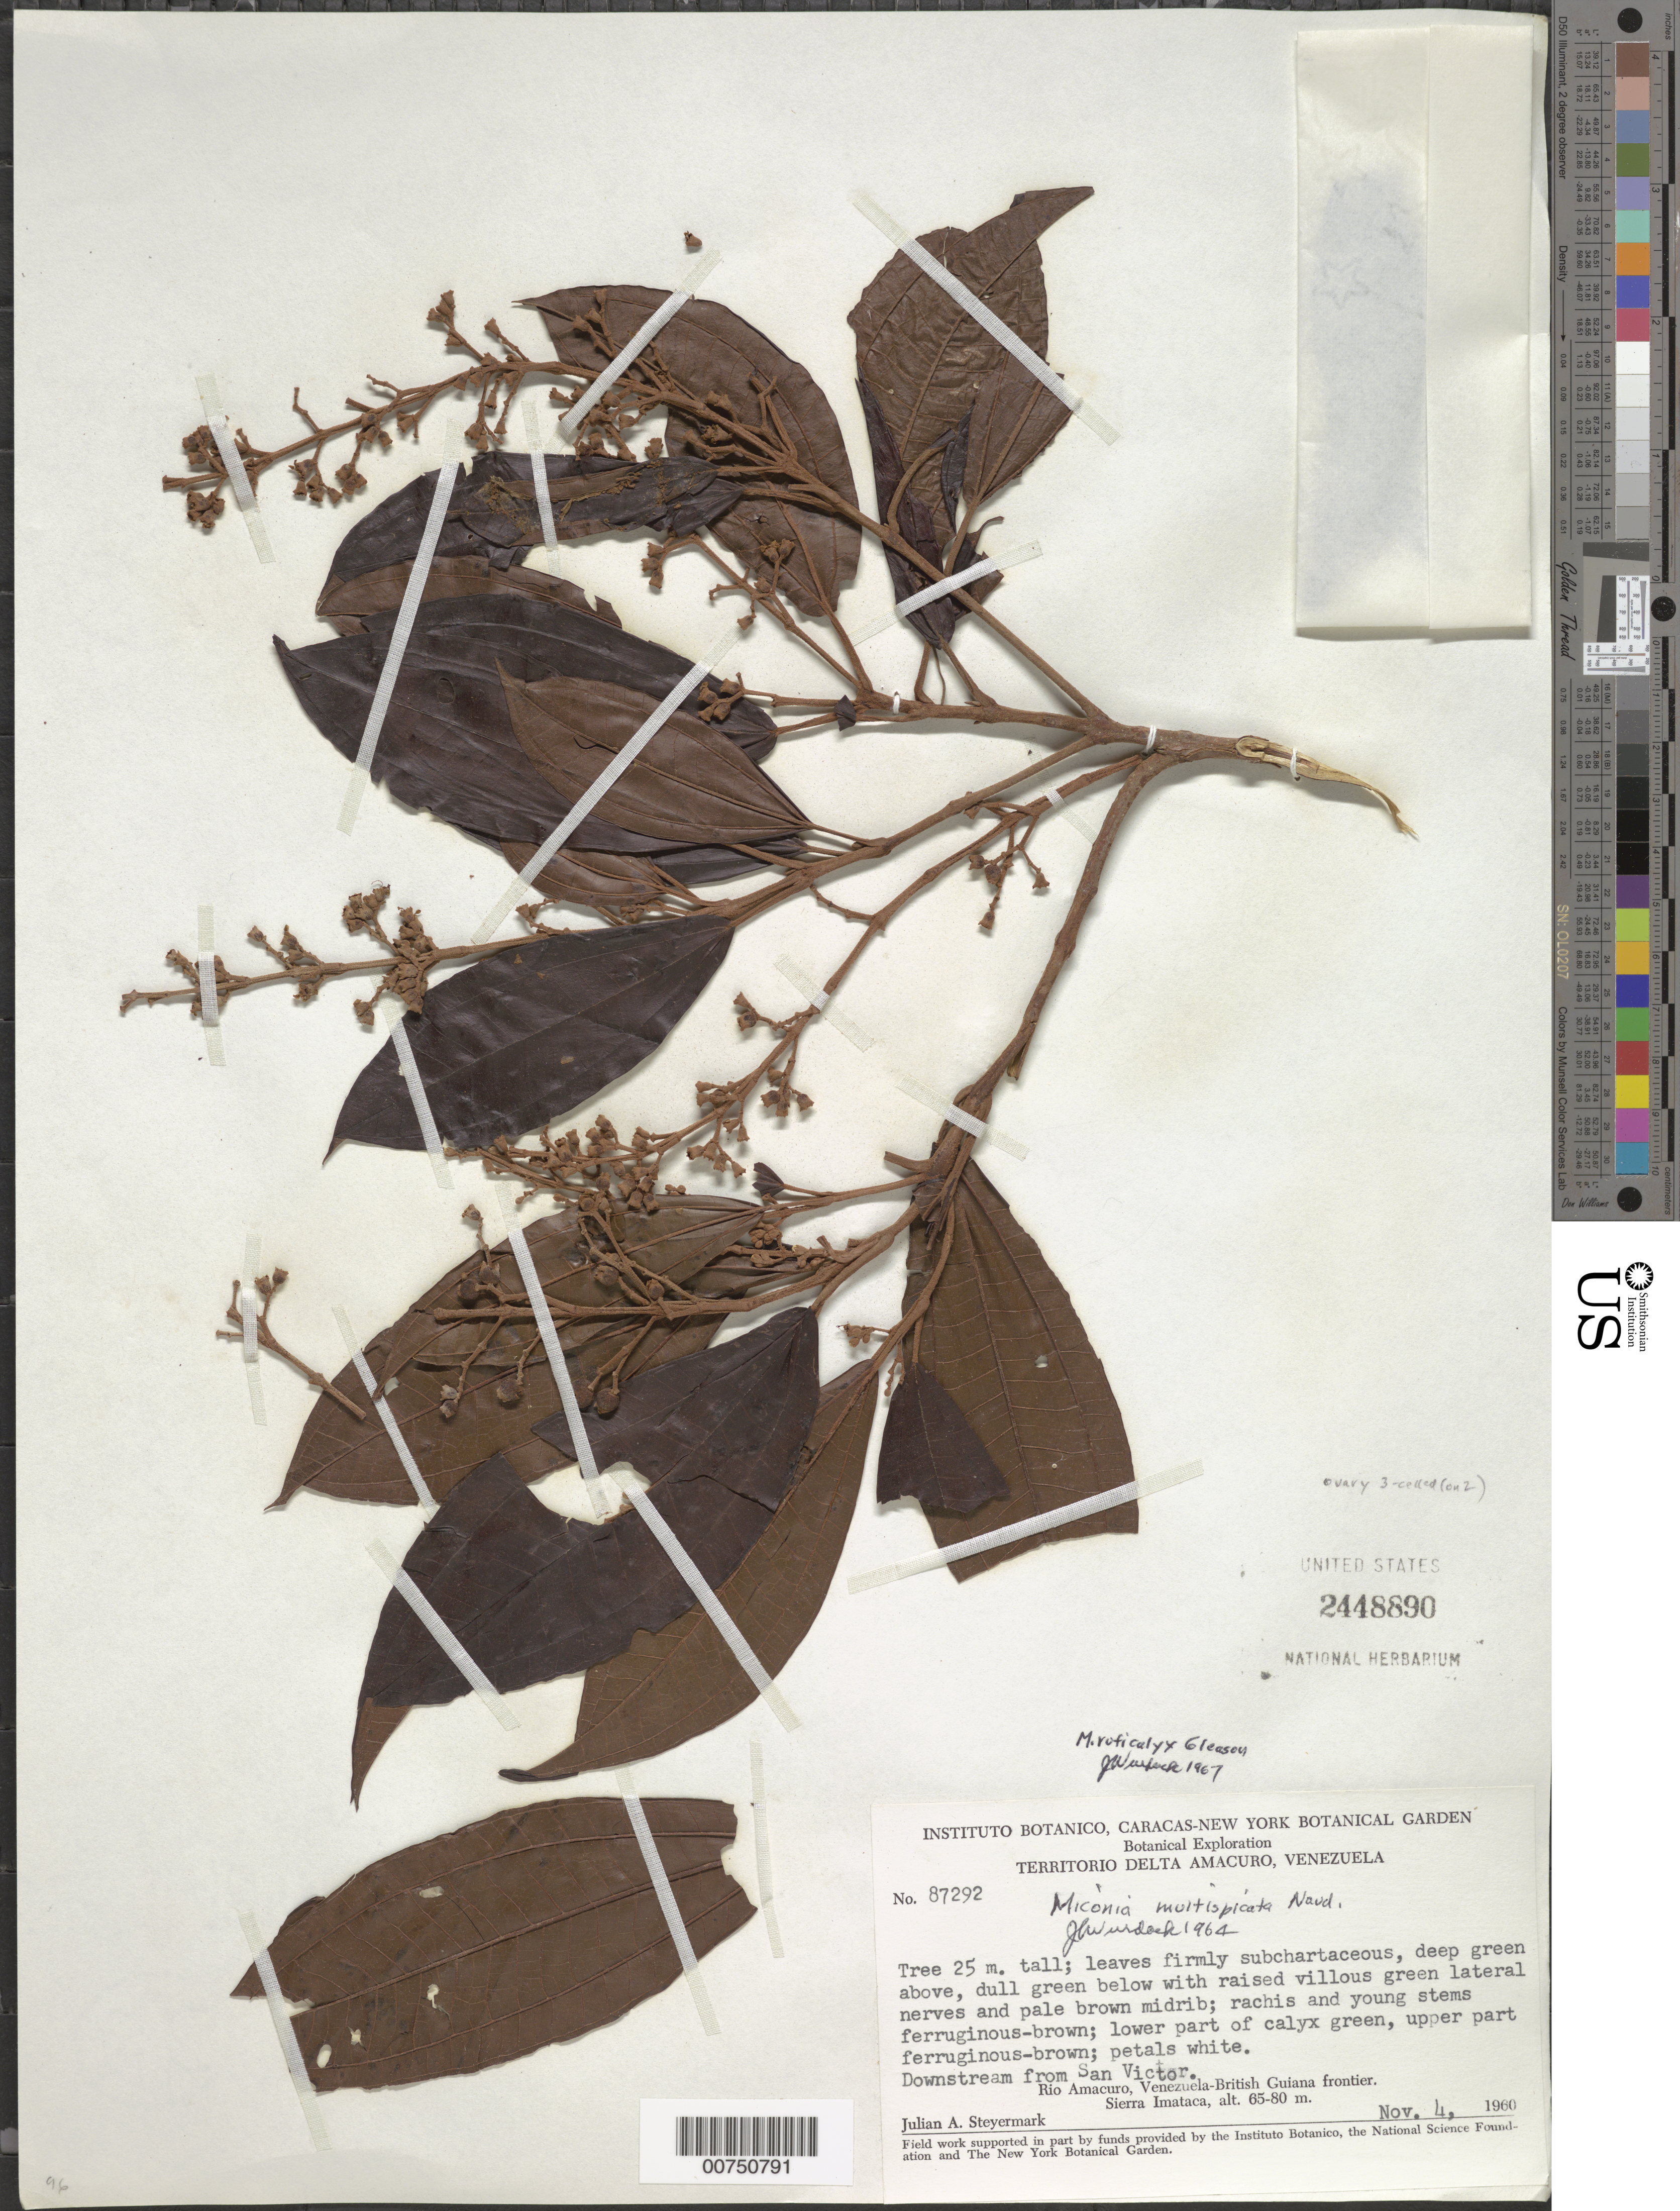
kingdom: Plantae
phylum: Tracheophyta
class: Magnoliopsida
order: Myrtales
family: Melastomataceae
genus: Miconia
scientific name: Miconia ruficalyx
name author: Gleason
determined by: Wurdack, John J., (US), US (UNITED STATES)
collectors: J. Steyermark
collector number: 87292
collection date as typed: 4-Nov-60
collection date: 1960-11-04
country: Venezuela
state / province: Delta Amacuro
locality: Río Amacuro, Venezuela-British Guiana frontier, Sierra Imataca, downstream from San Victor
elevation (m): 65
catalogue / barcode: US 2448890